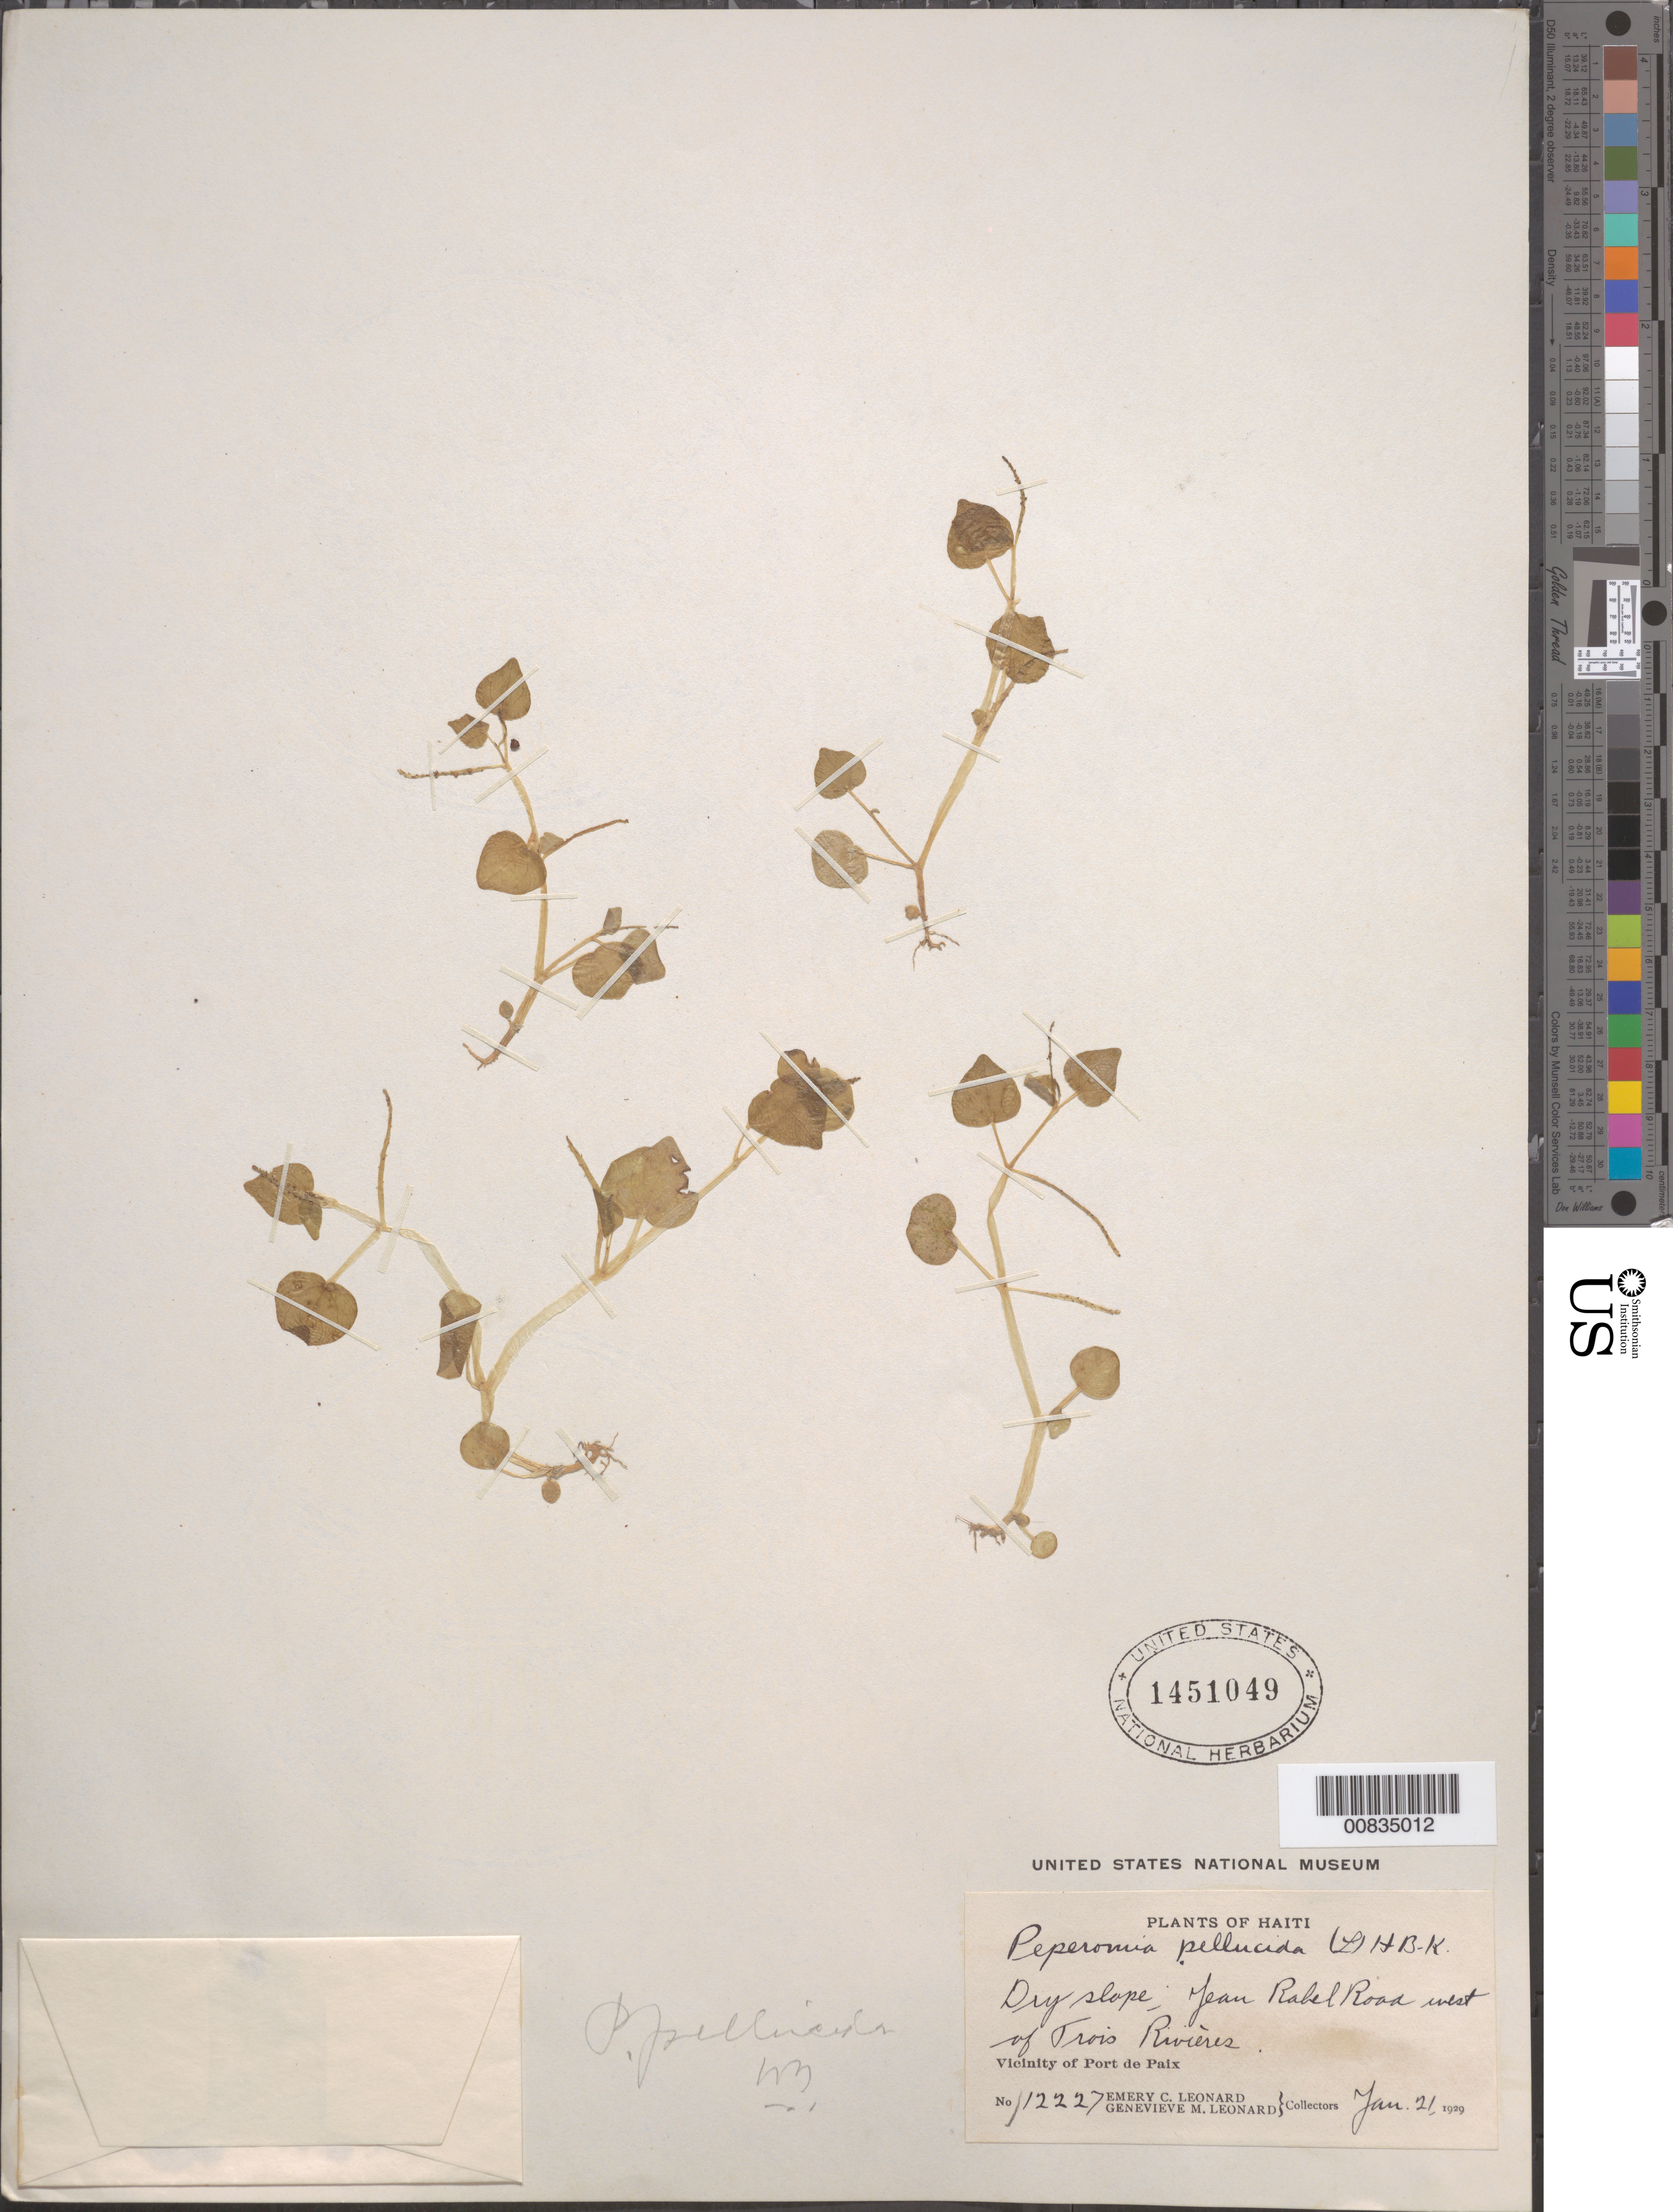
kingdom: Plantae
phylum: Tracheophyta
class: Magnoliopsida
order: Piperales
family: Piperaceae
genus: Peperomia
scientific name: Peperomia pellucida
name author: (L.) Kunth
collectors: E. C. Leonard & G. M. Leonard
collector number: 12227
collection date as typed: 21 Jan 1929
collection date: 1929-01-21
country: Haiti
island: Hispaniola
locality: Vicinity of Port-de-Paix. Jean Rabel Road west of Trois Rivières.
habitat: Dry slope.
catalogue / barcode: US 1451049